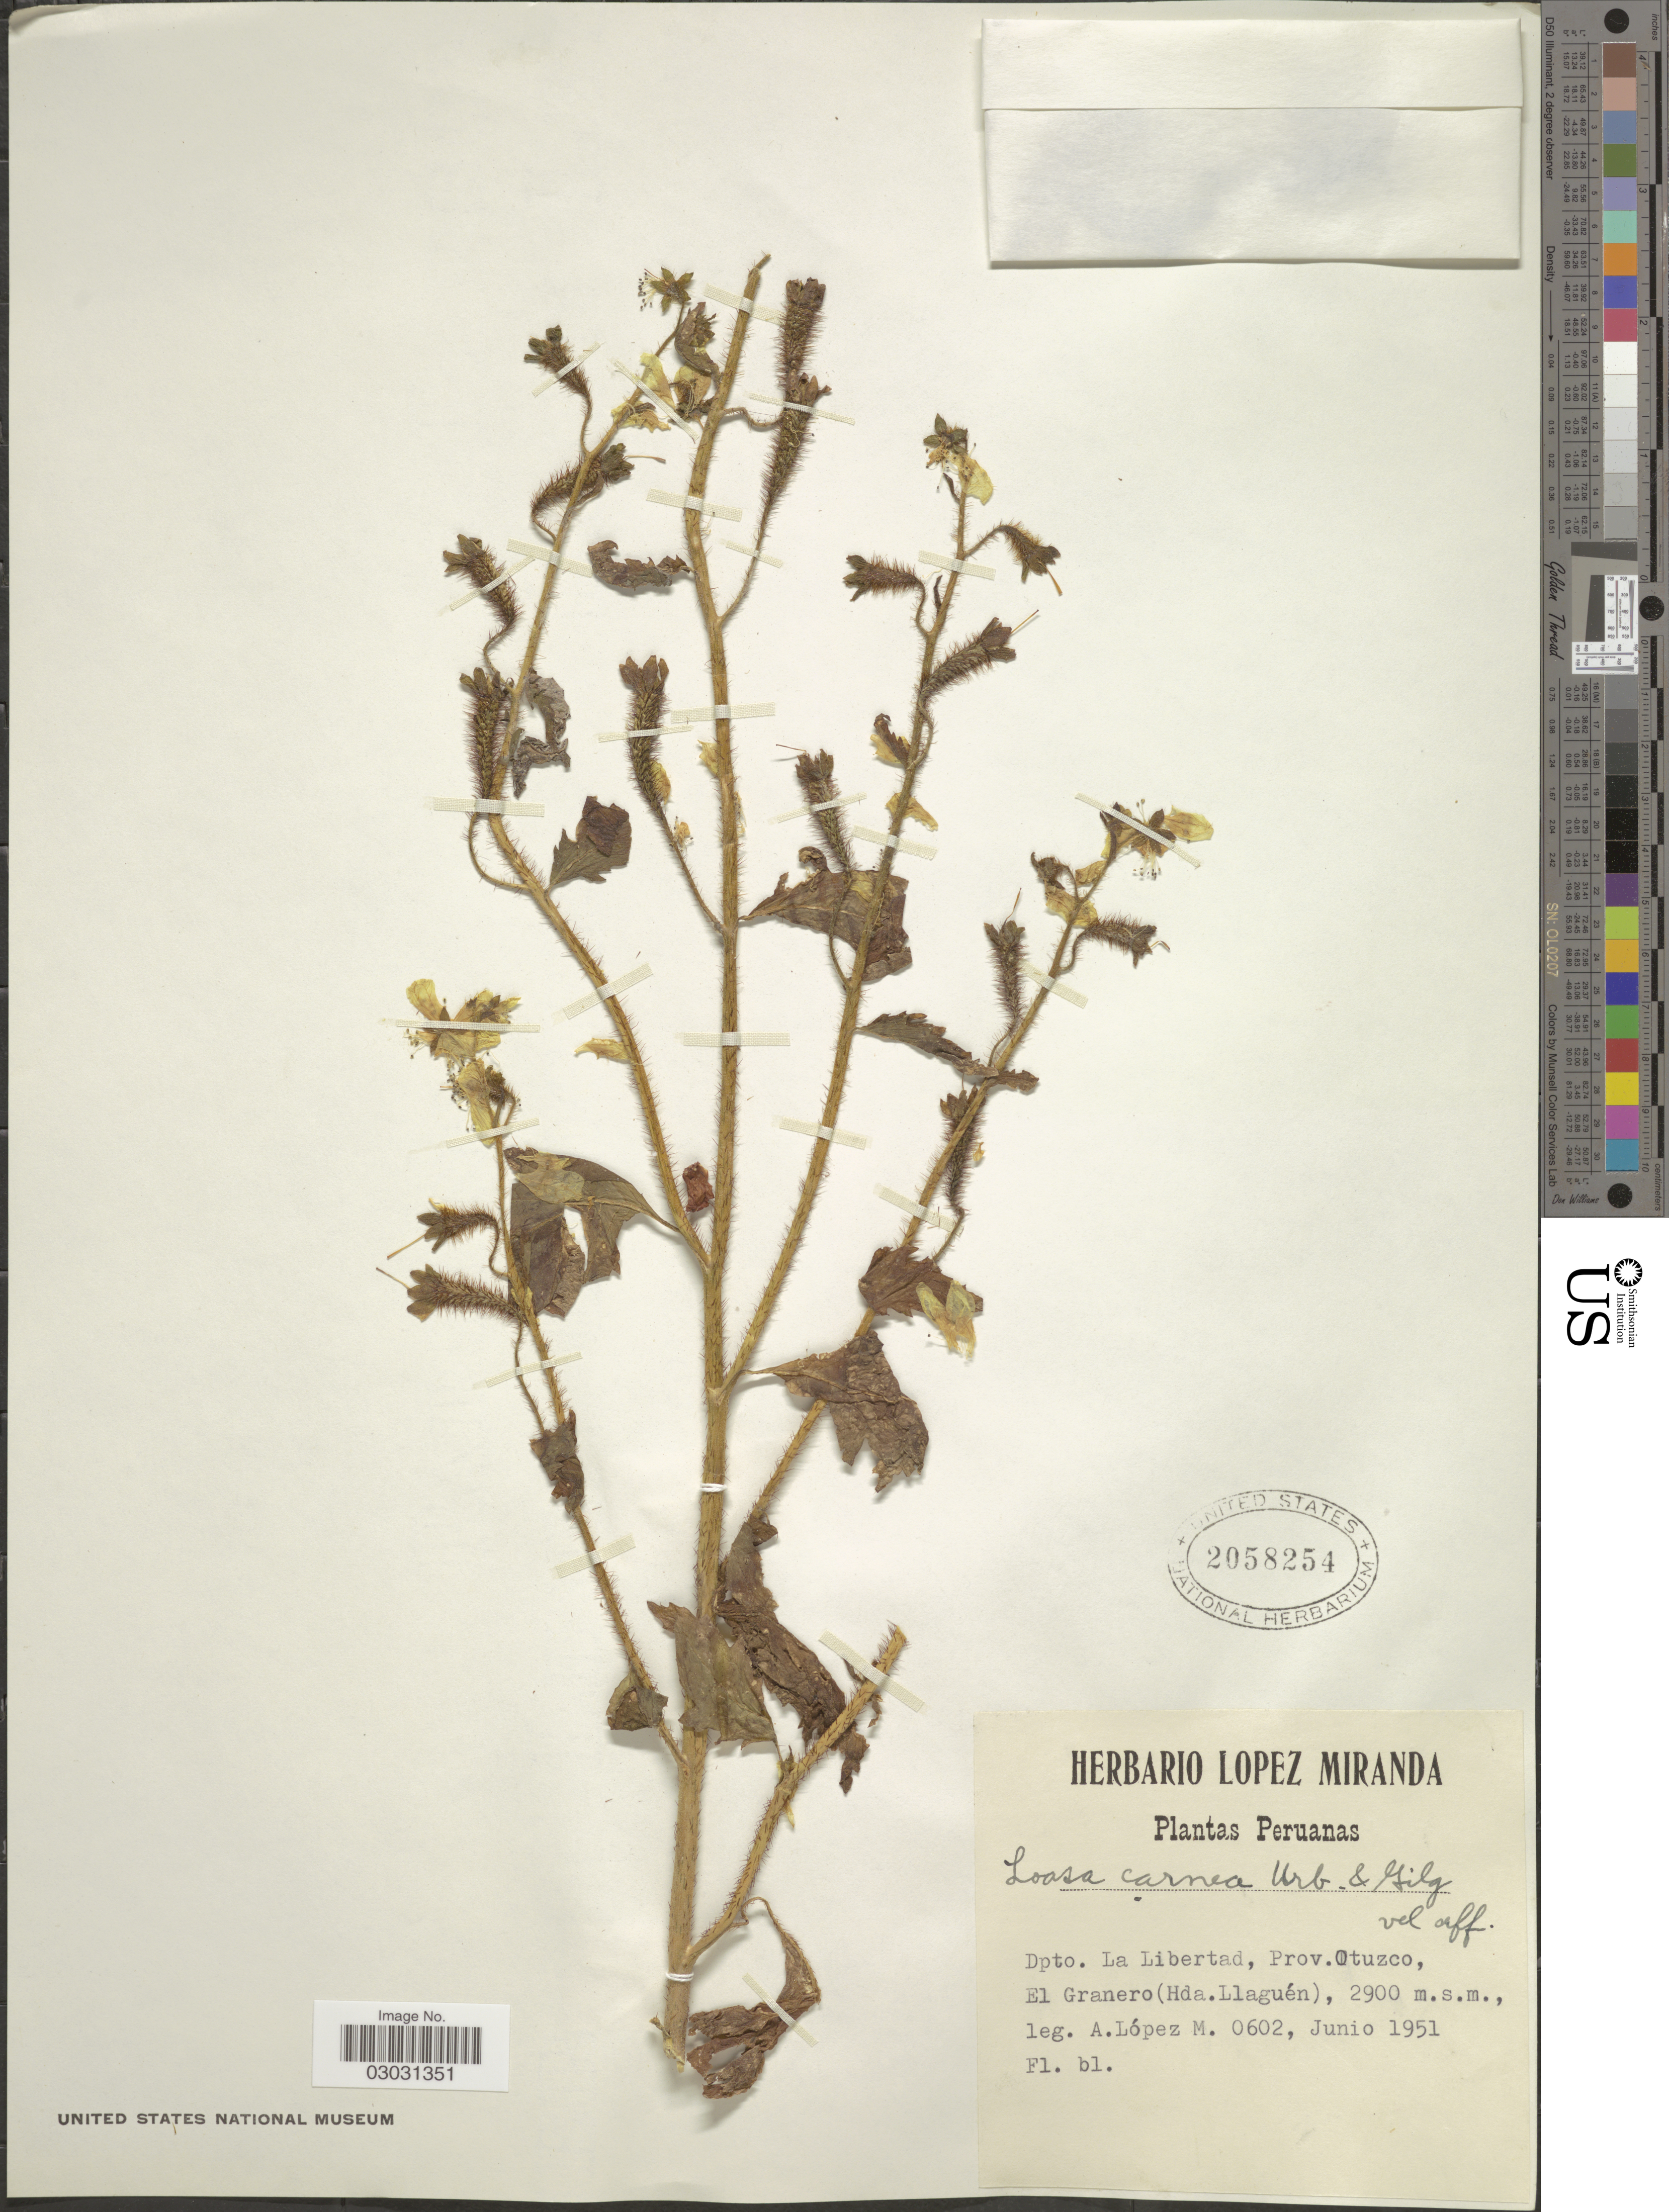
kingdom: Plantae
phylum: Tracheophyta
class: Magnoliopsida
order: Cornales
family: Loasaceae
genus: Nasa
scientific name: Nasa carnea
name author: (Urb. & Gilg) Weigend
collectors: A. López M.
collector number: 0602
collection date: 1951-06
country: Peru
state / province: La Libertad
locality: Dpto. La Libertad, Prov. Otuzco, El Granero (Hda. Llaguén).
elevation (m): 2900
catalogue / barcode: US 2058254